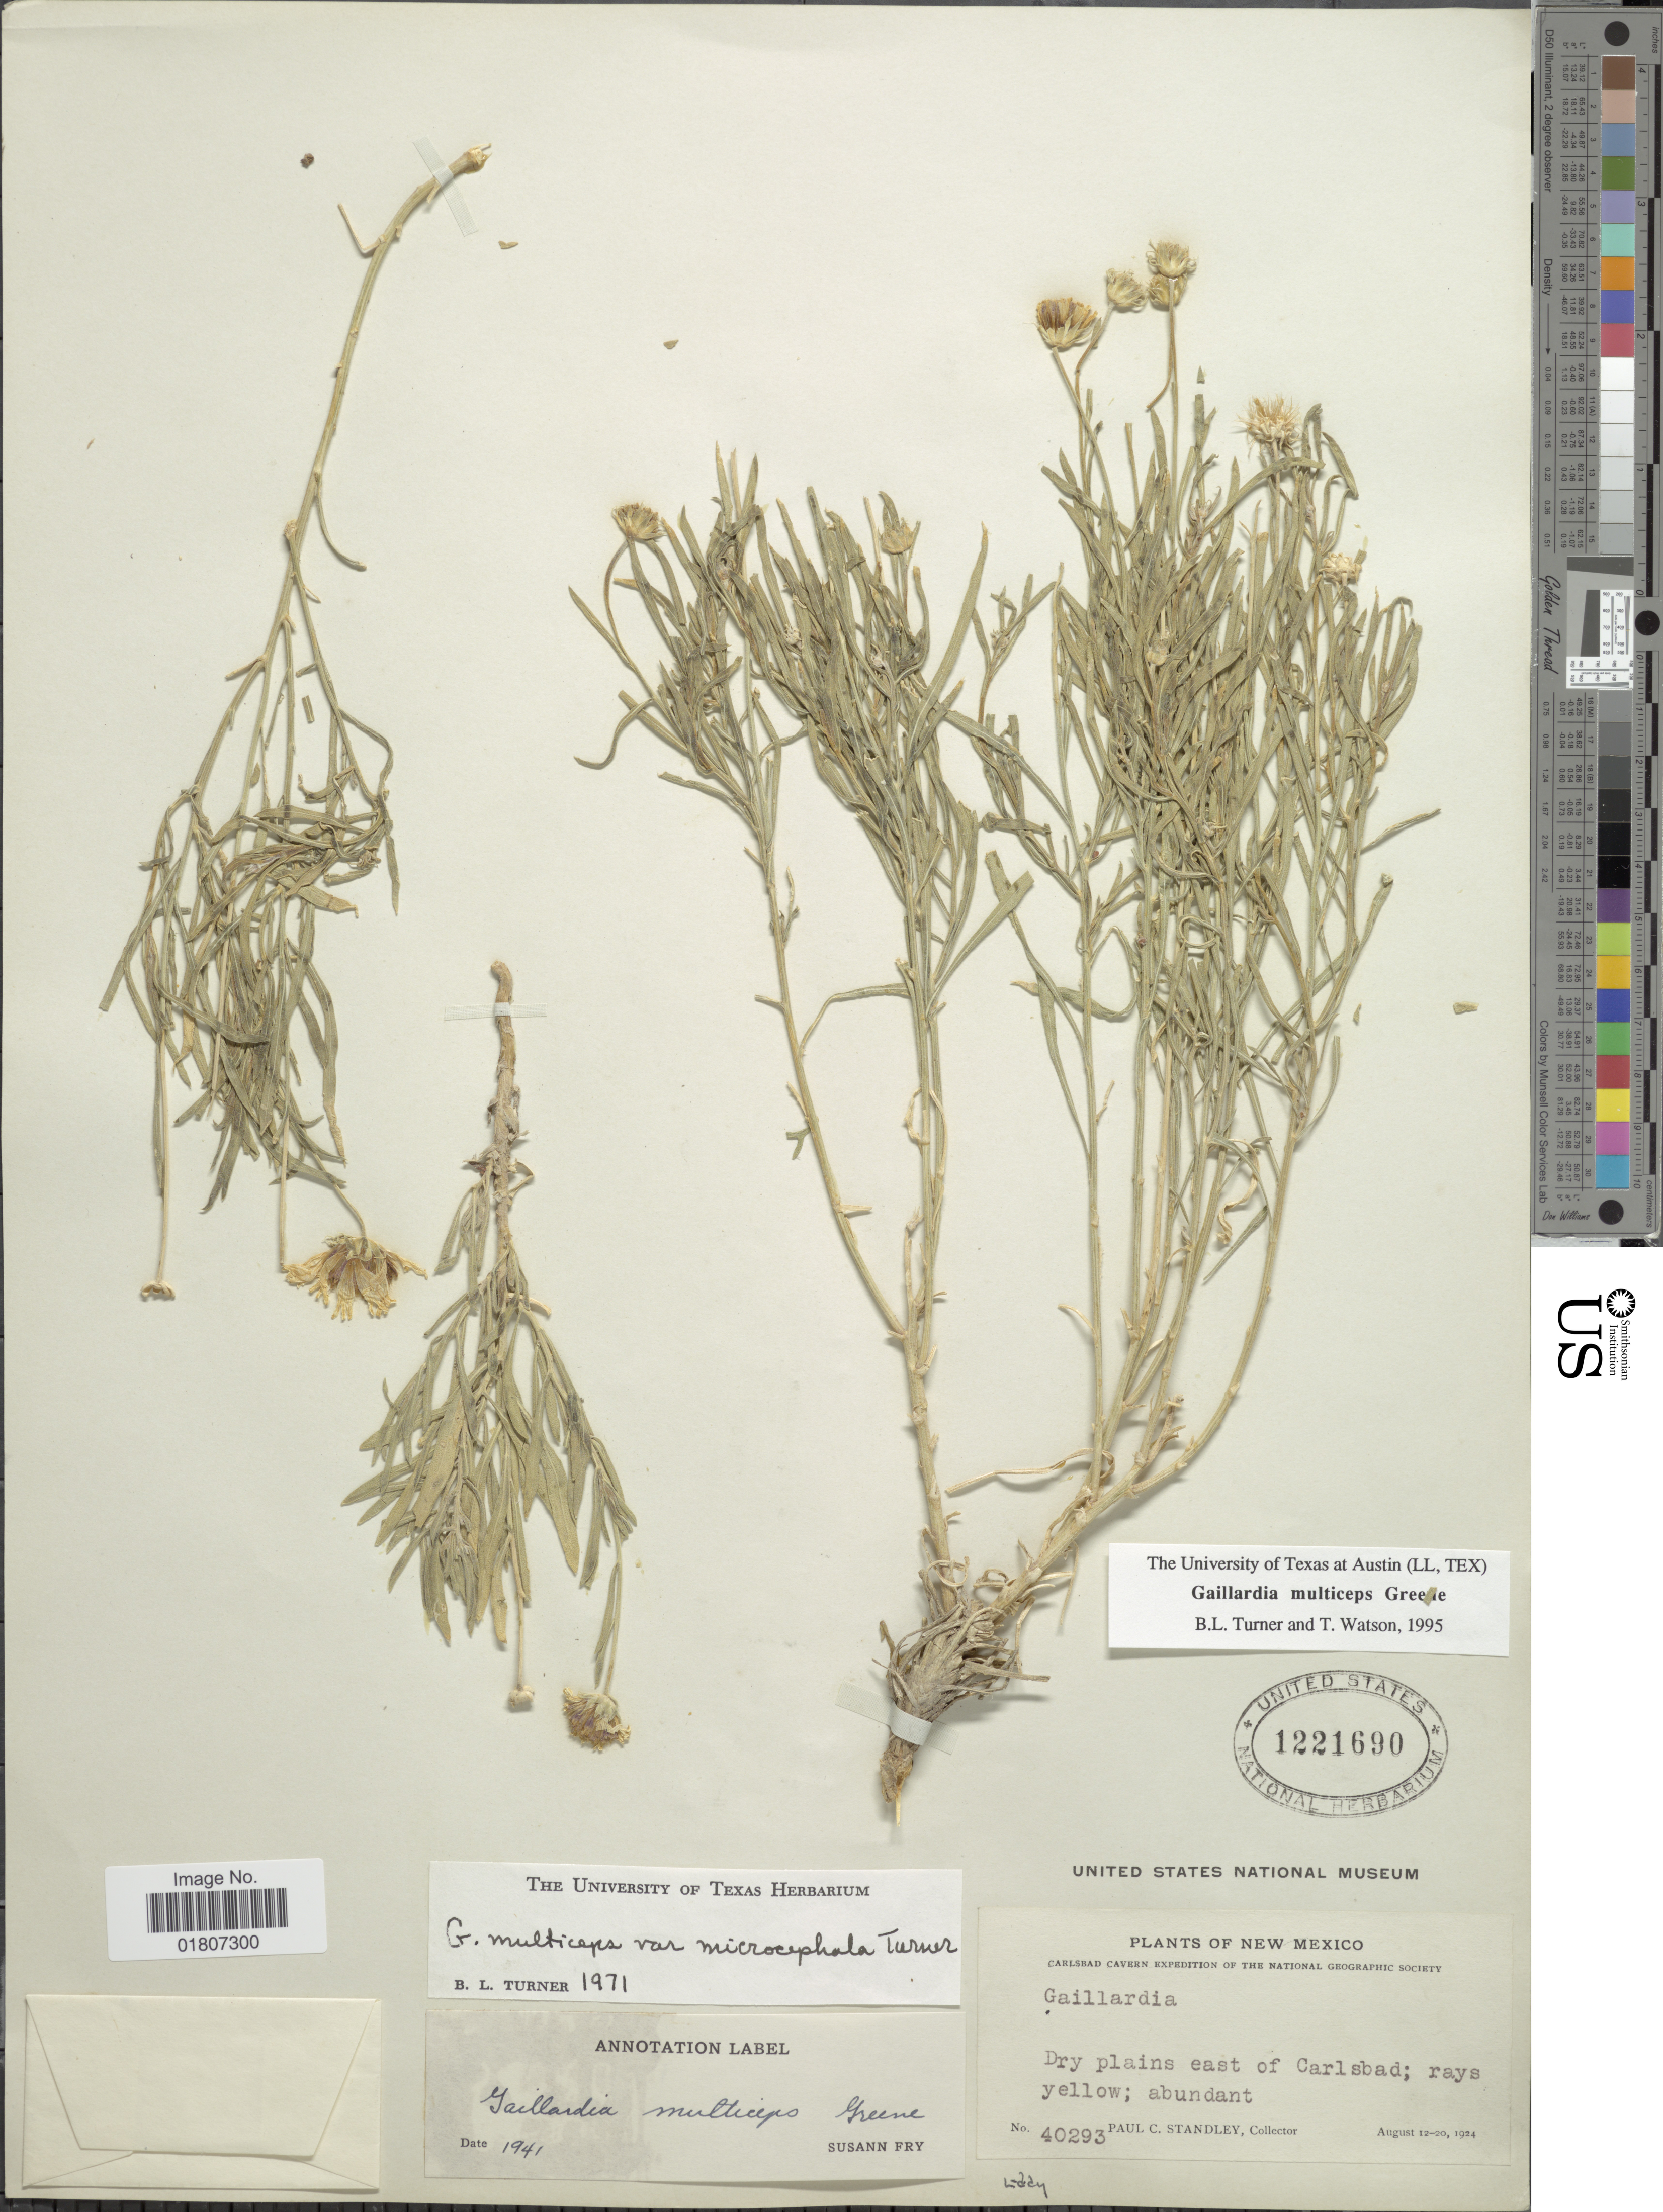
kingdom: Plantae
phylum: Tracheophyta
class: Magnoliopsida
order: Asterales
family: Asteraceae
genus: Gaillardia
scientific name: Gaillardia multiceps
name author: Greene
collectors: P. C. Standley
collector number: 40293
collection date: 1924-08-12/1924-08-20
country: United States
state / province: New Mexico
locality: East of Carlsbad Cavern, Eddy.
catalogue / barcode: US 1221690